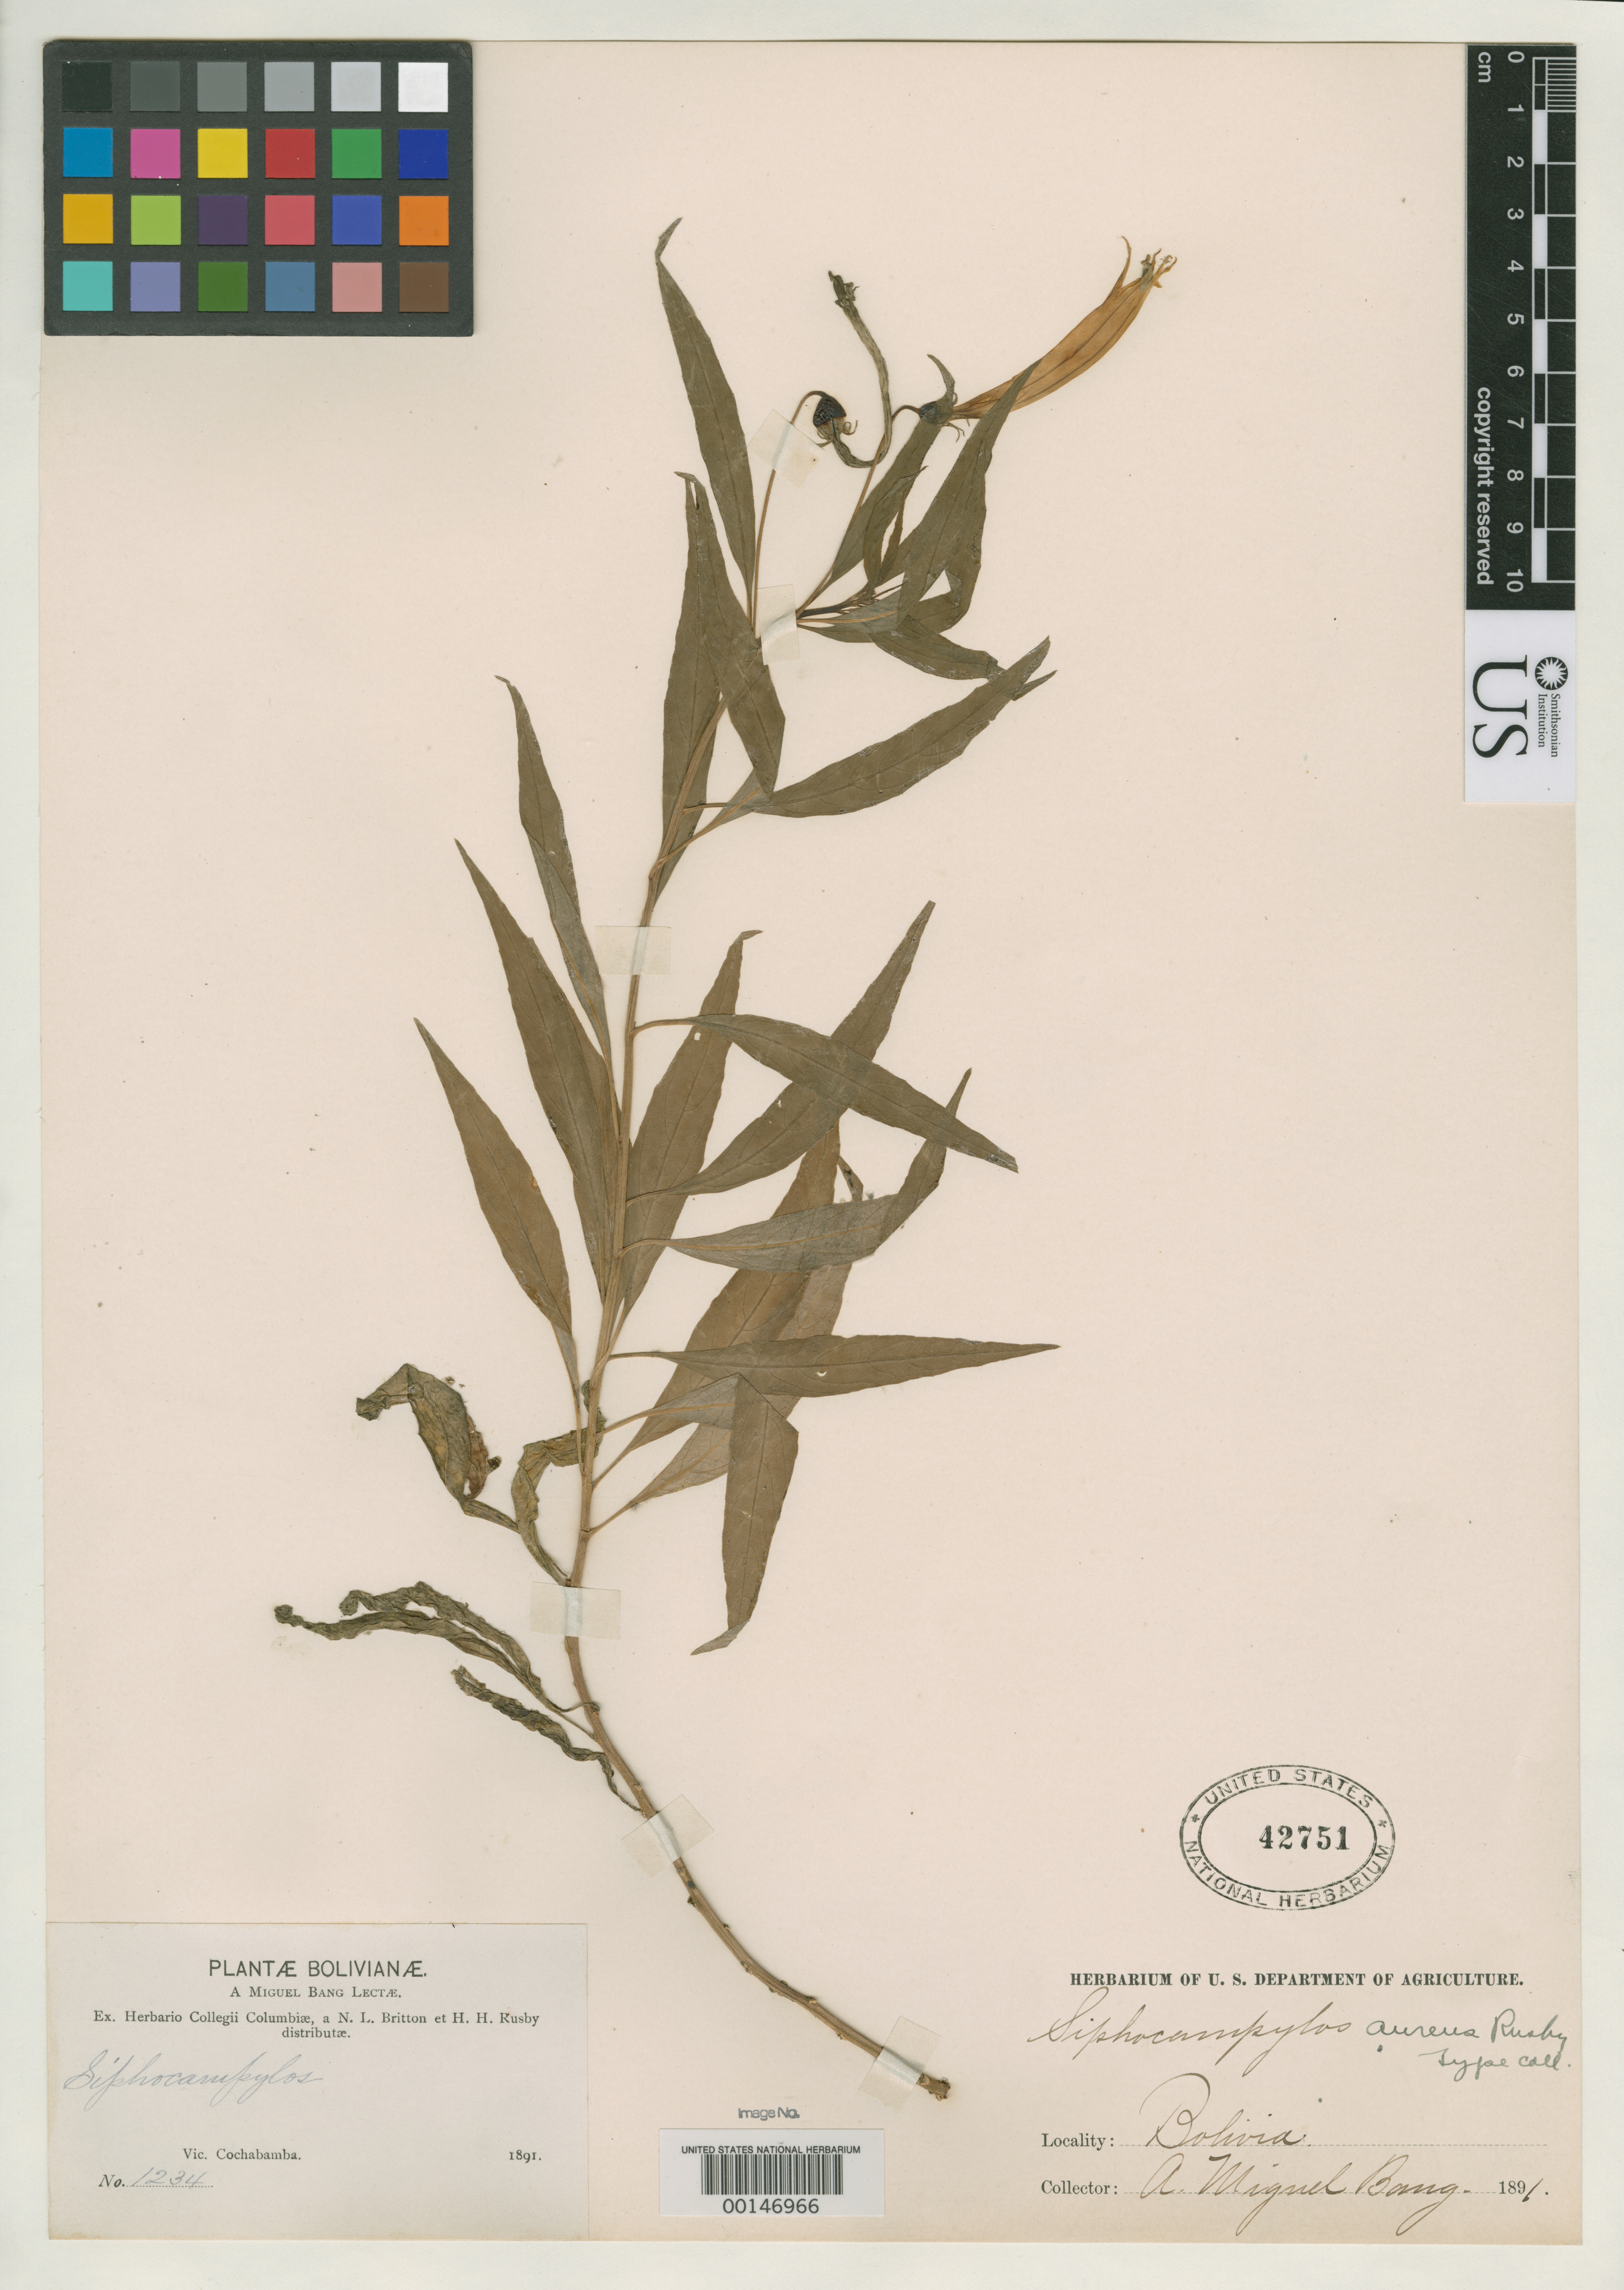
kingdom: Plantae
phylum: Tracheophyta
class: Magnoliopsida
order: Asterales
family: Campanulaceae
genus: Siphocampylus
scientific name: Siphocampylus aureus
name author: Rusby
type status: Type Collection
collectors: M. Bang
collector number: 1234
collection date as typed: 1891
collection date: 1891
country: Bolivia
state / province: Cochabamba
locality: Vicinity Cochabamba.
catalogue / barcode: US 42751